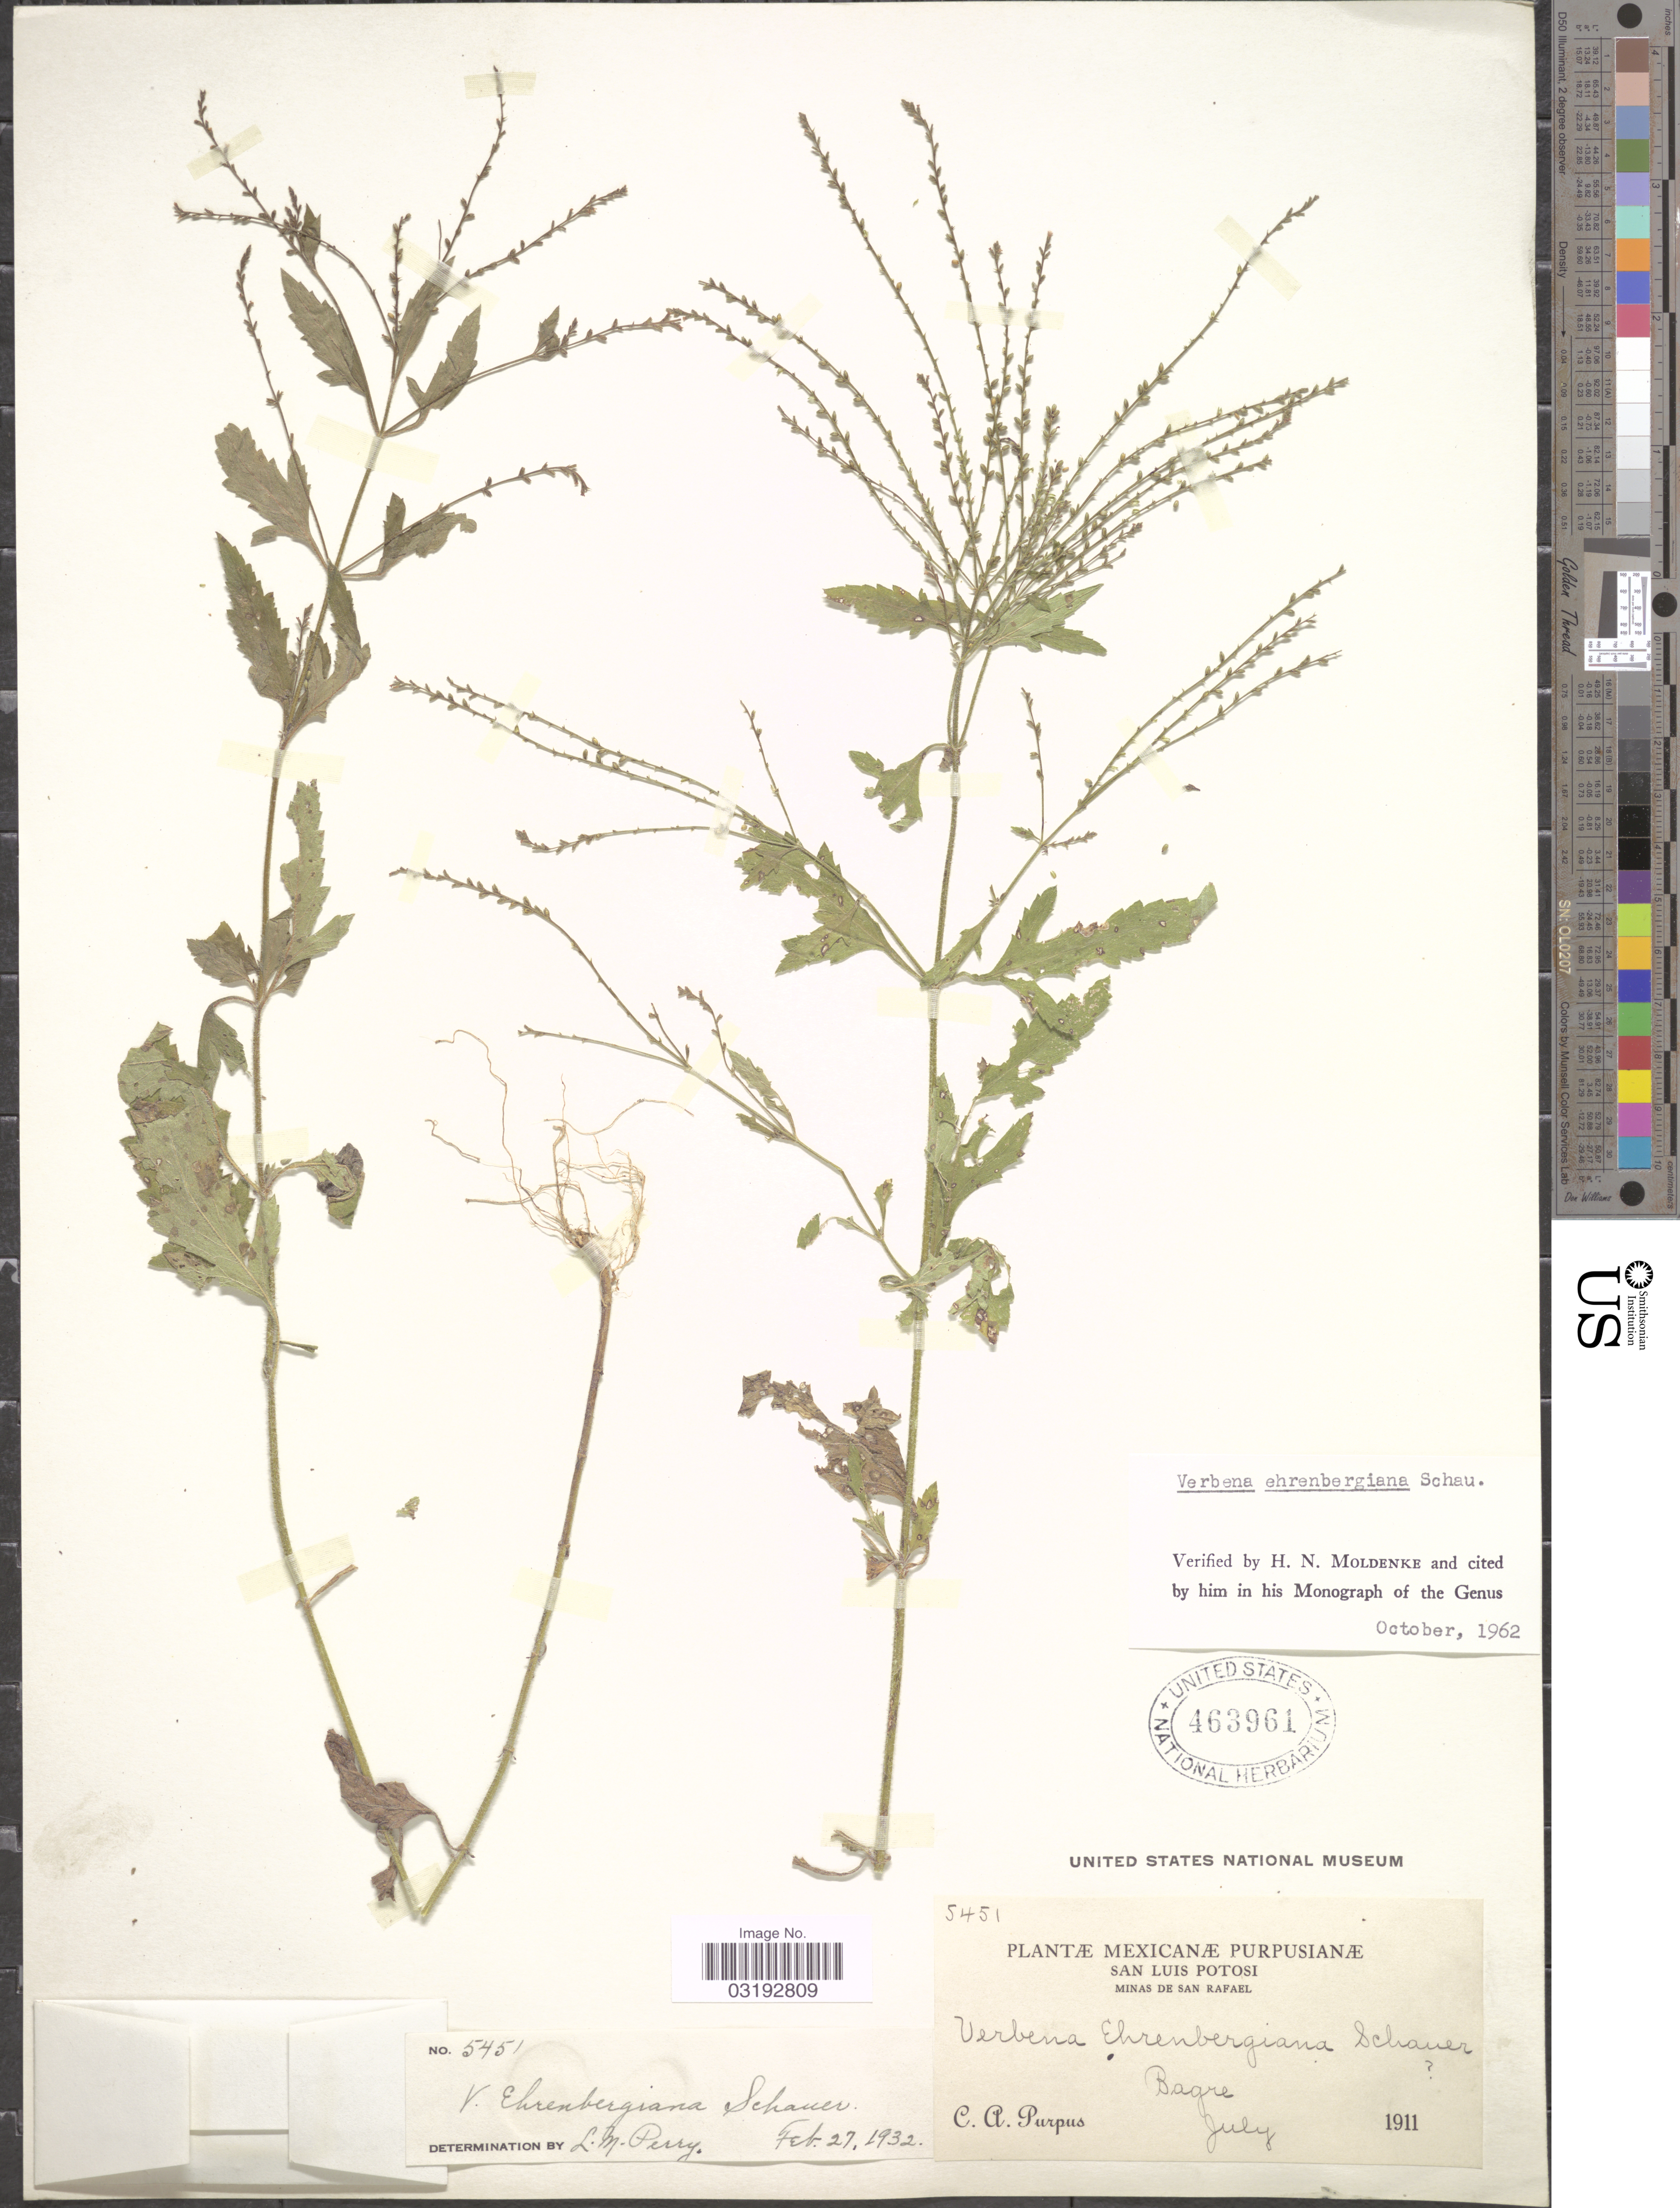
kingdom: Plantae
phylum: Tracheophyta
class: Magnoliopsida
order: Lamiales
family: Verbenaceae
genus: Verbena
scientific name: Verbena ehrenbergiana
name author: S. Schauer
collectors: C. A. Purpus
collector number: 5451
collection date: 1911-07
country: Mexico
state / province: San Luis Potosí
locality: Minas de San Rafael. Bagre.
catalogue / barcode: US 463961